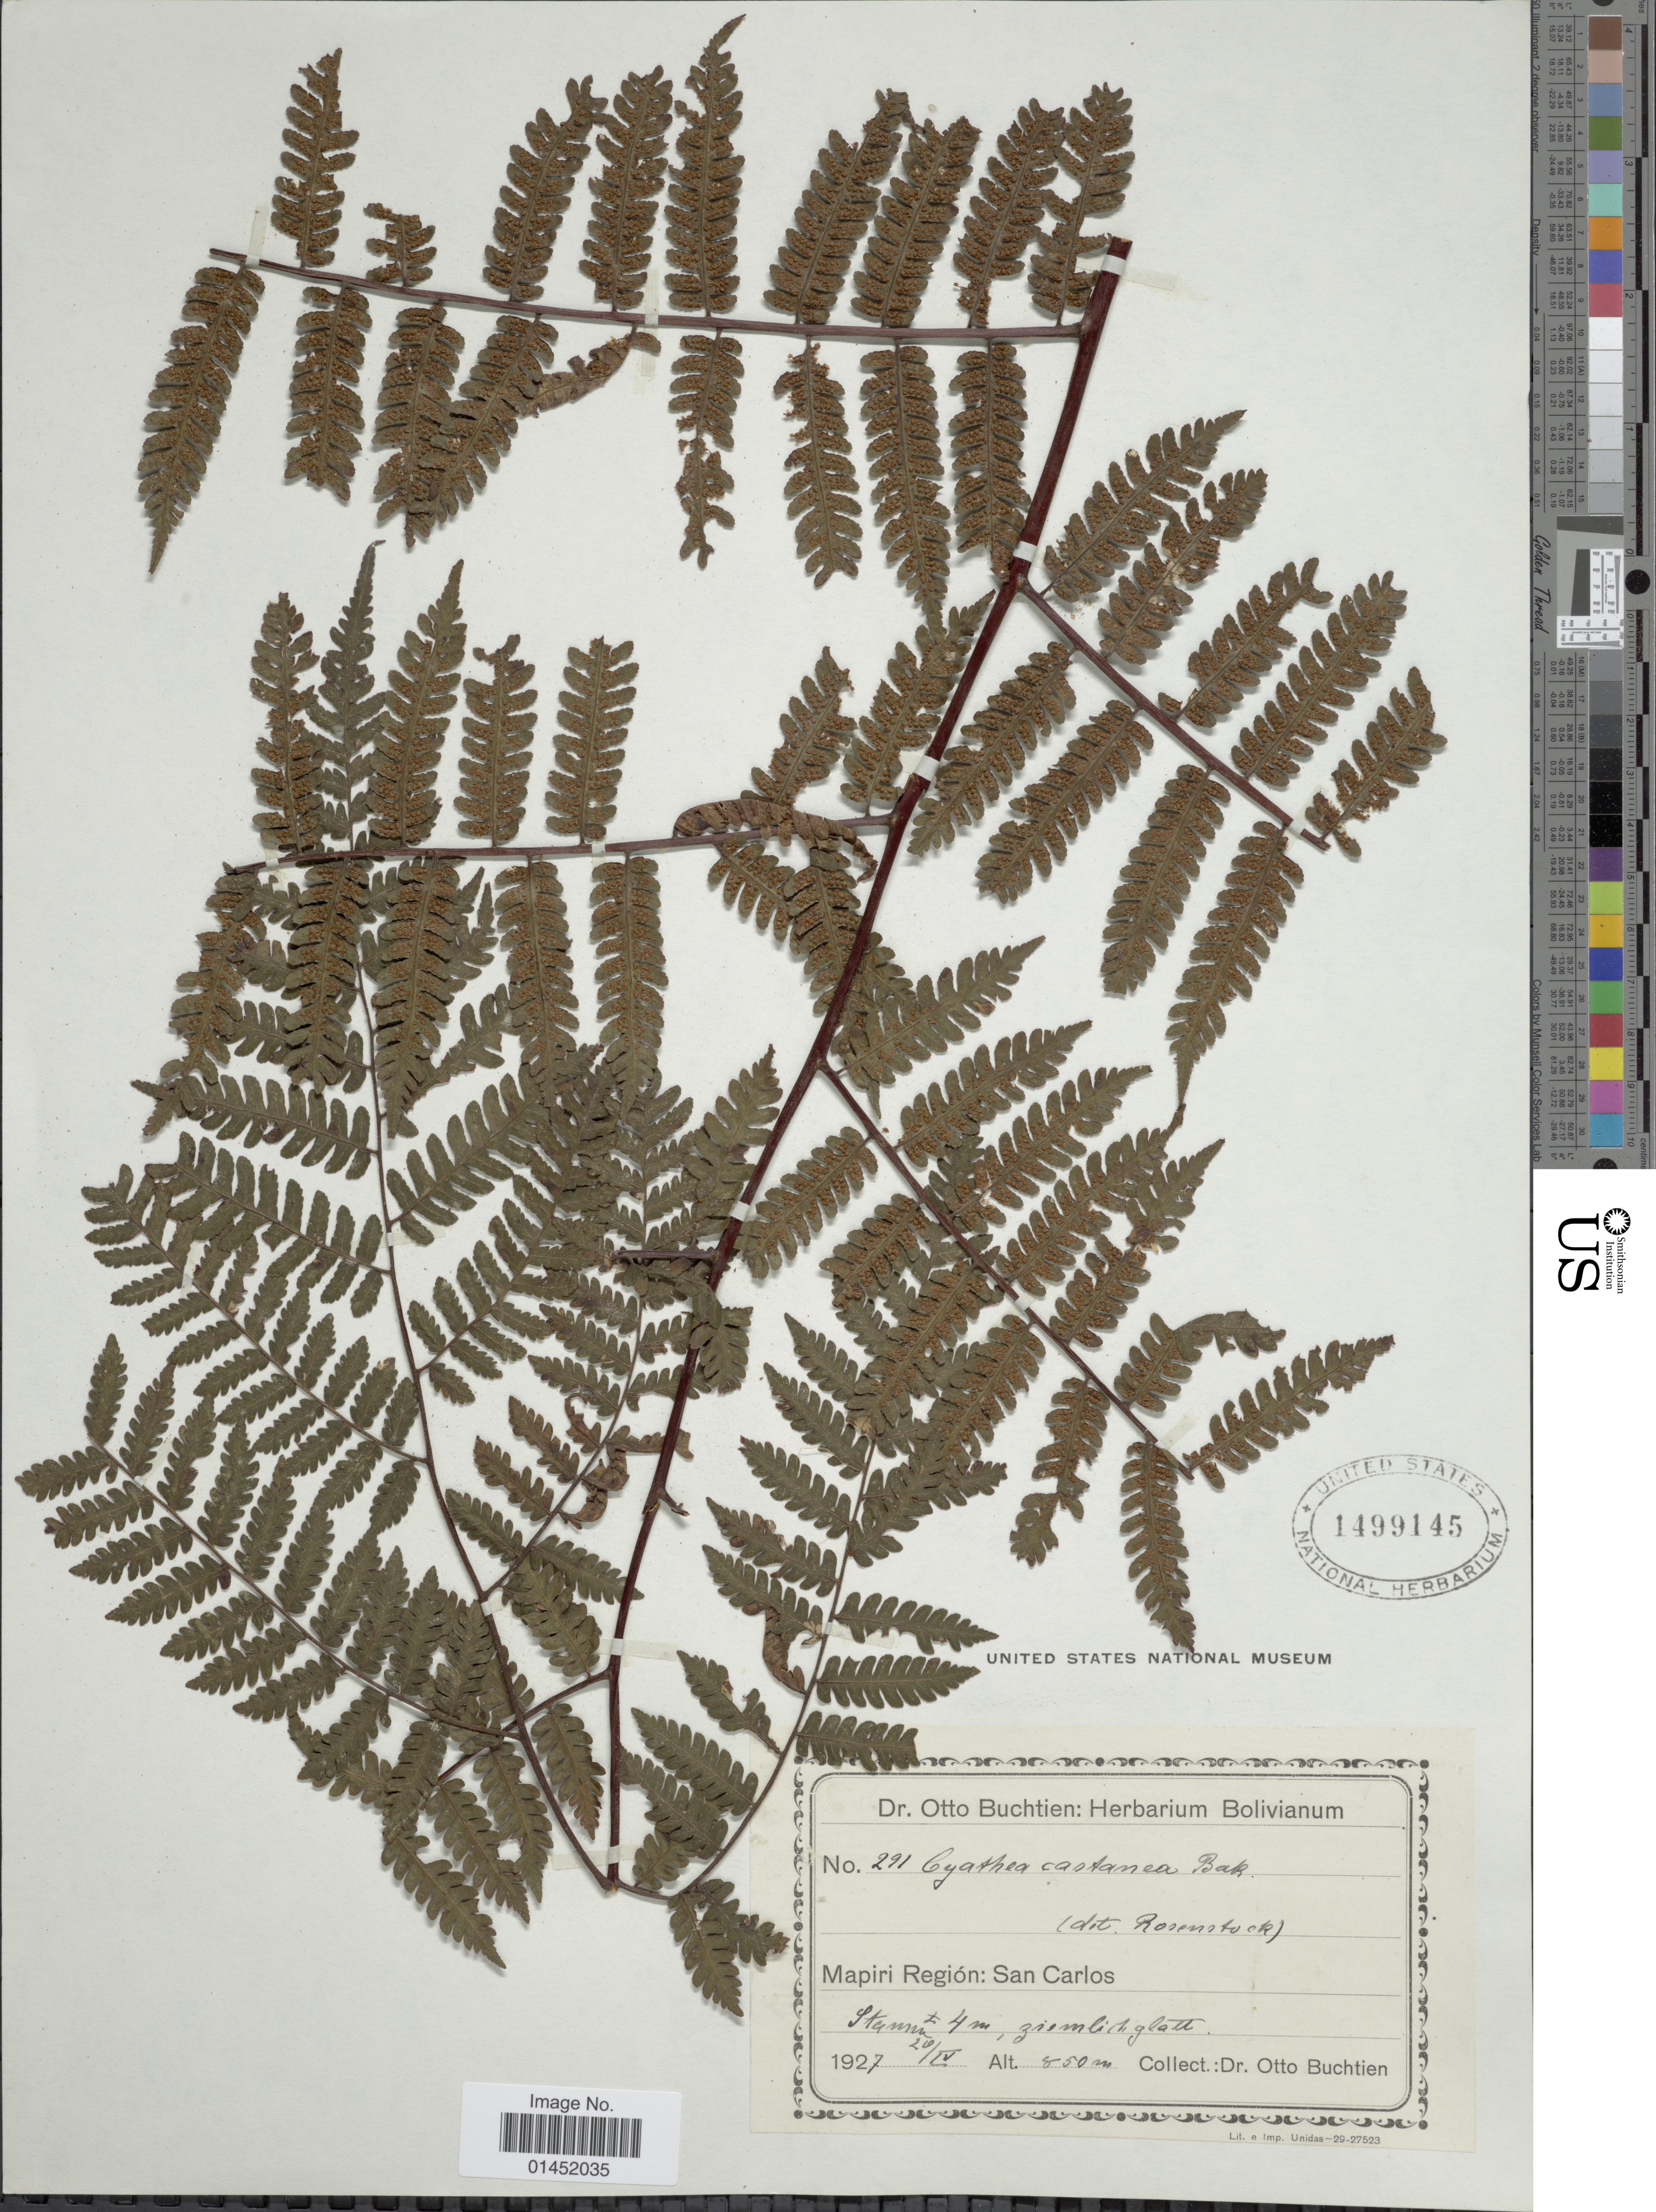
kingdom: Plantae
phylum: Tracheophyta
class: Polypodiopsida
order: Cyatheales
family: Cyatheaceae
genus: Cyathea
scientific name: Cyathea lechleri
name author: Mett.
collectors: O. Buchtien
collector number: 291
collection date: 1927-04-28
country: Bolivia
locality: Mapiri Region, San Carlos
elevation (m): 850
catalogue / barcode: US 1499145